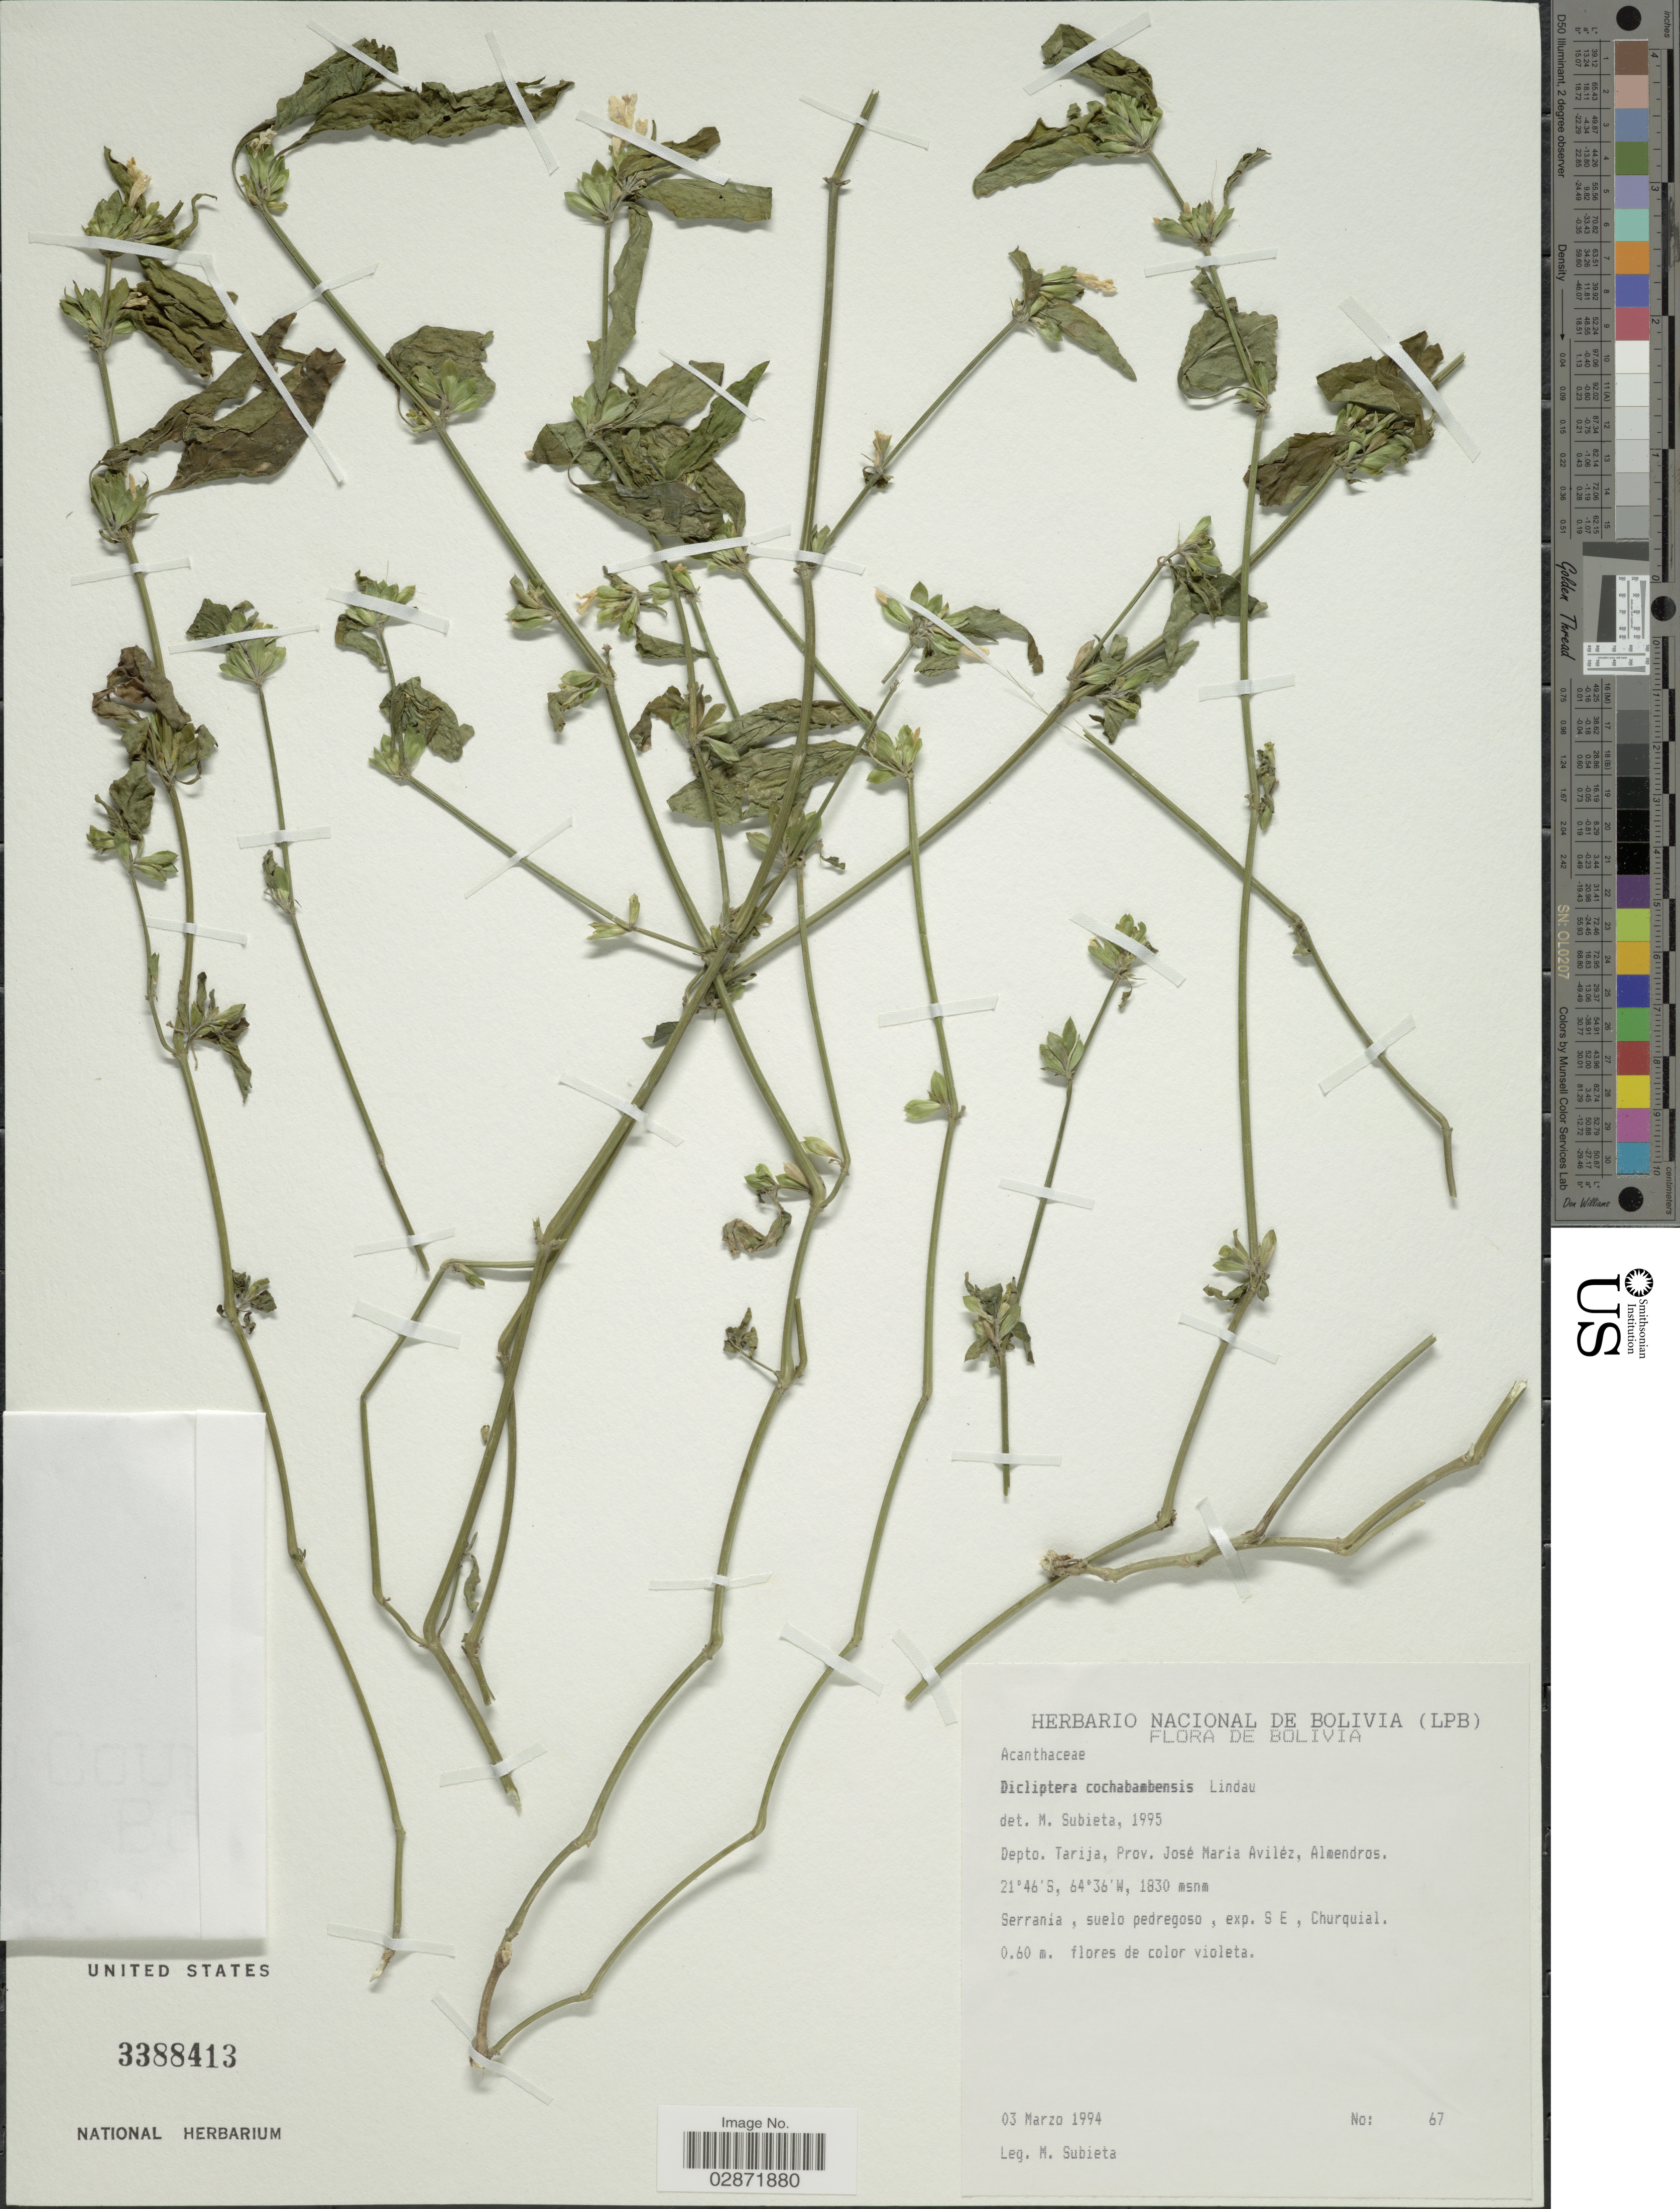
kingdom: Plantae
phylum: Tracheophyta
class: Magnoliopsida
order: Lamiales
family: Acanthaceae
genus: Dicliptera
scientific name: Dicliptera cochabambensis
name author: Lindau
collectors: Subieta M.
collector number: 67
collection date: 1994-03-03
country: Bolivia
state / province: Tarija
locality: Depto. Tarija, Prov. José María Aviléz, Almendros, Serrania, suelo pedregoso, exp. S.E. Churquial.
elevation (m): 1830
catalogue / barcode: US 3388413